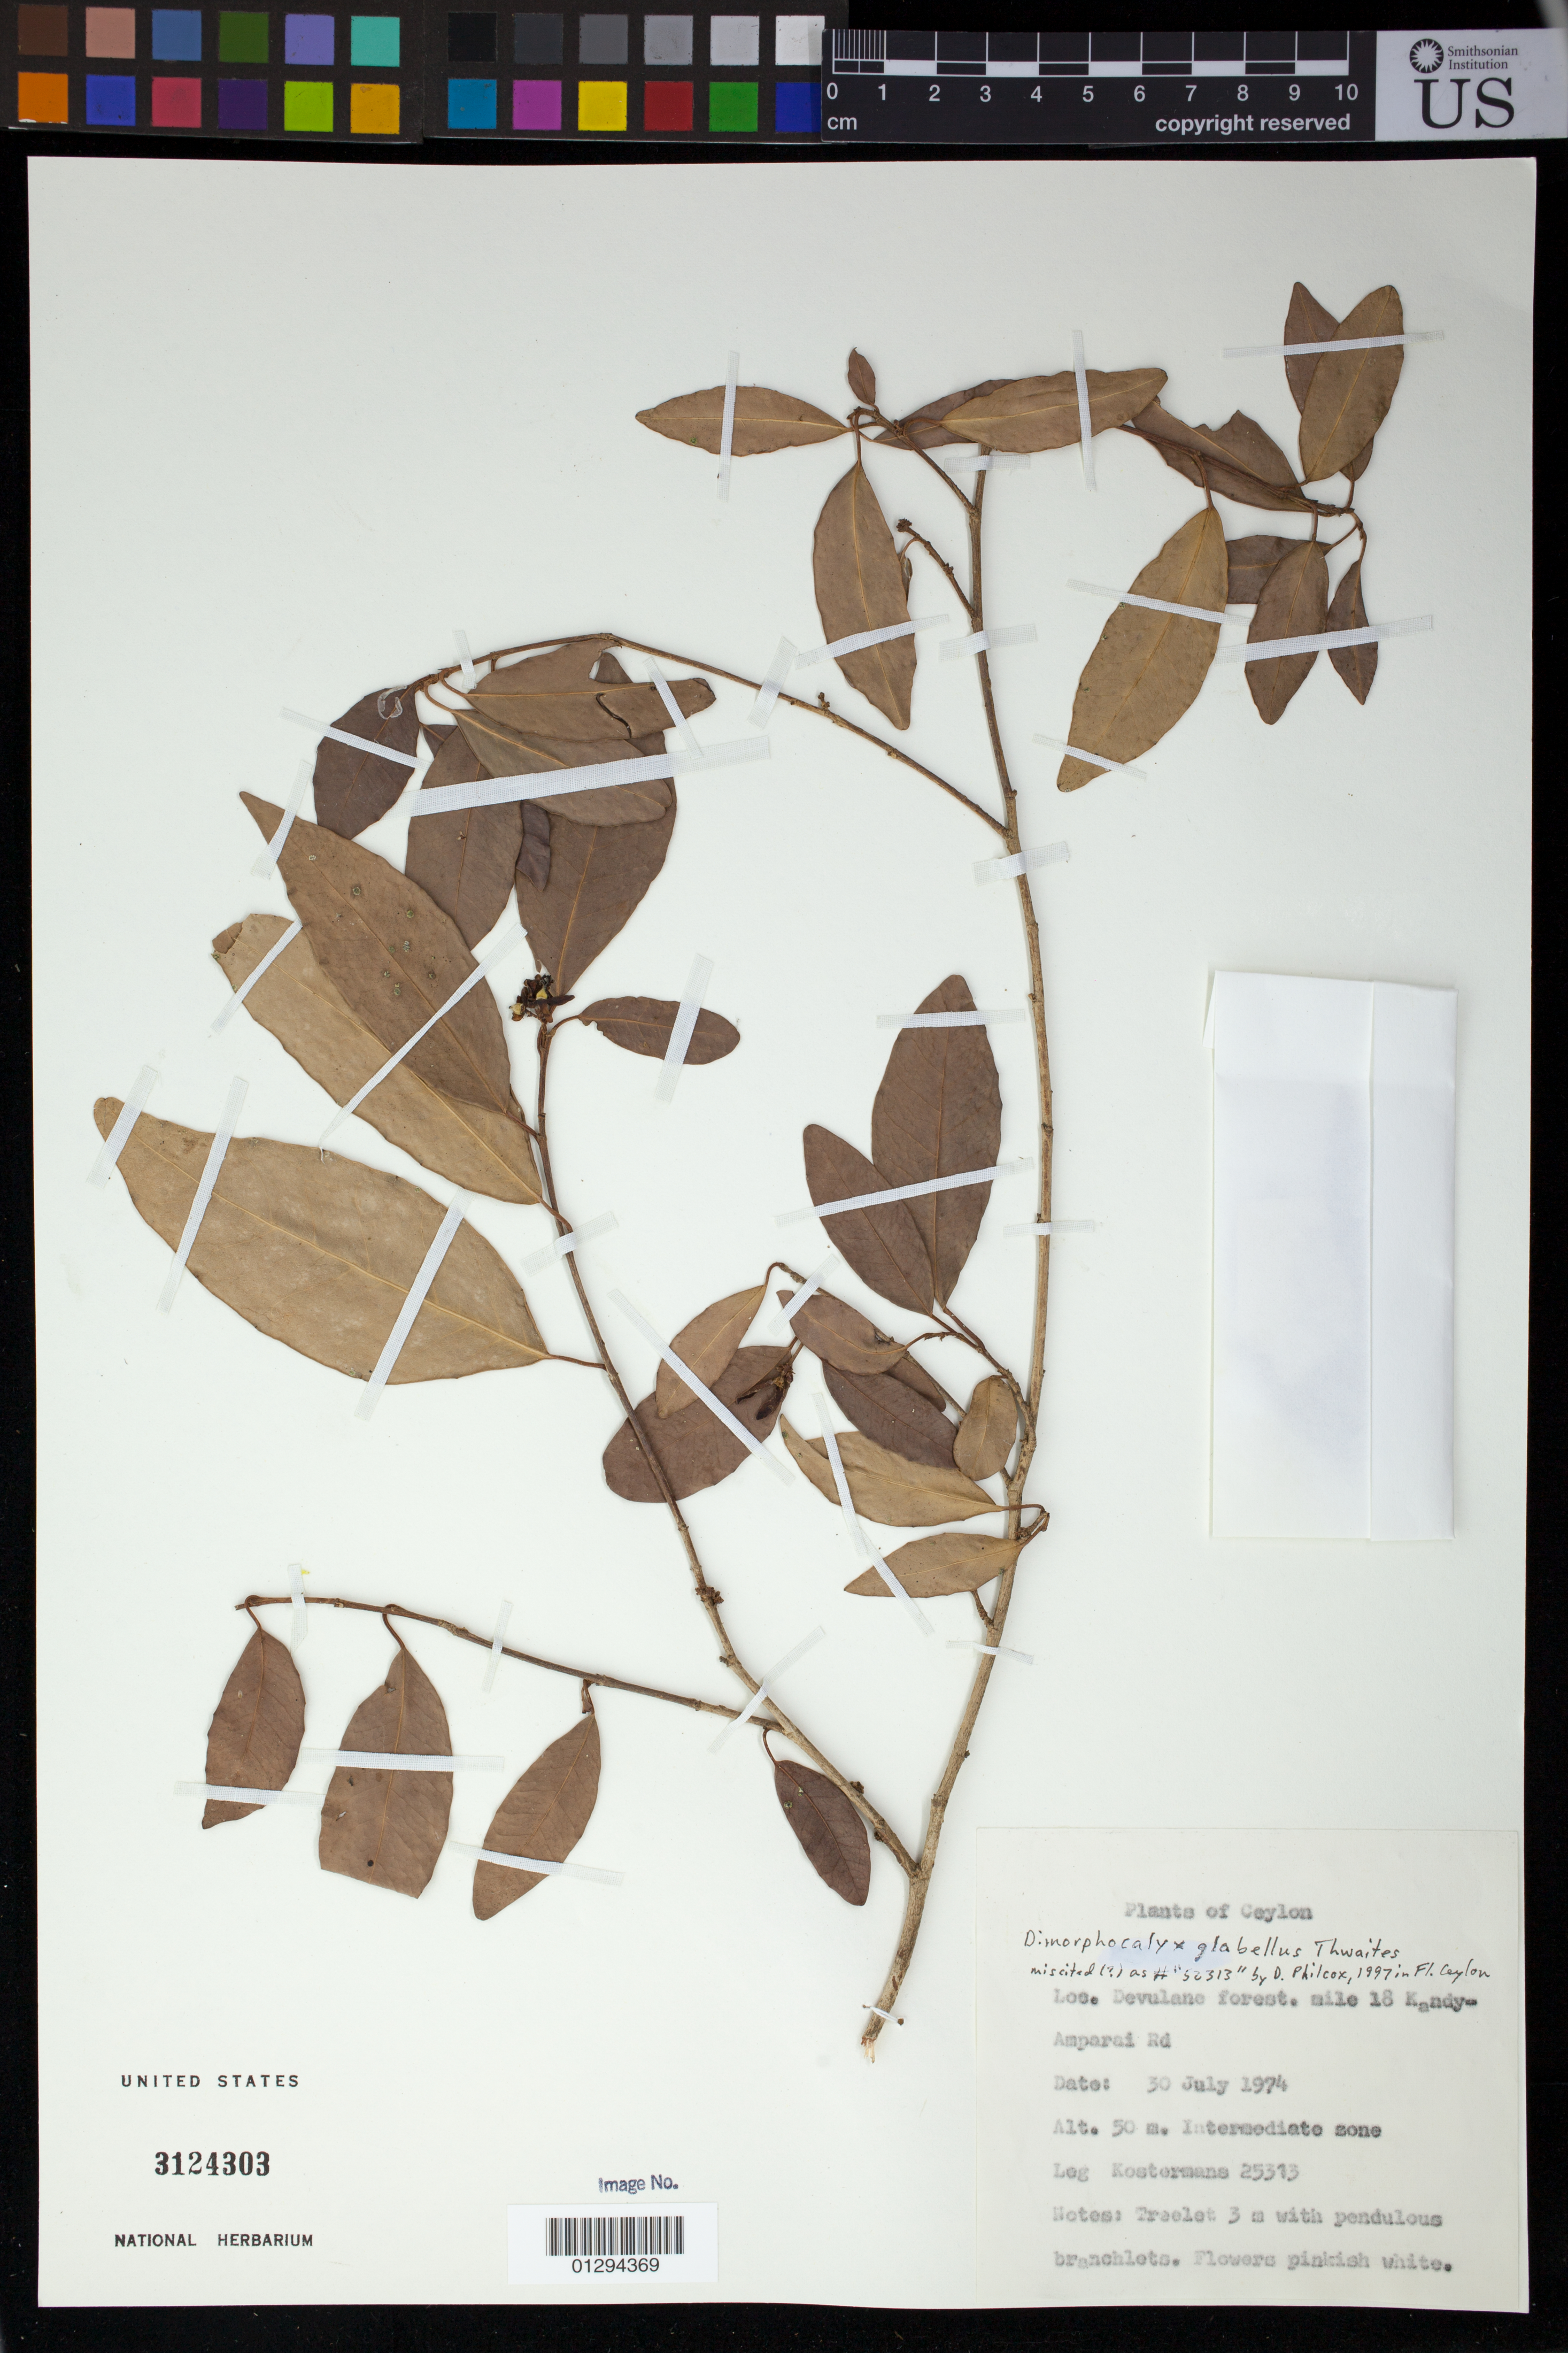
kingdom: Plantae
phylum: Tracheophyta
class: Magnoliopsida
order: Malpighiales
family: Euphorbiaceae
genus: Dimorphocalyx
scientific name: Dimorphocalyx glabellus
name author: Thwaites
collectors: Kostermans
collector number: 25313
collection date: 1974-07-30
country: Sri Lanka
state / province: Eastern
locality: Devulane forest, mile 18 Kandy-Amparai Rd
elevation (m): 50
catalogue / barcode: US 3124303